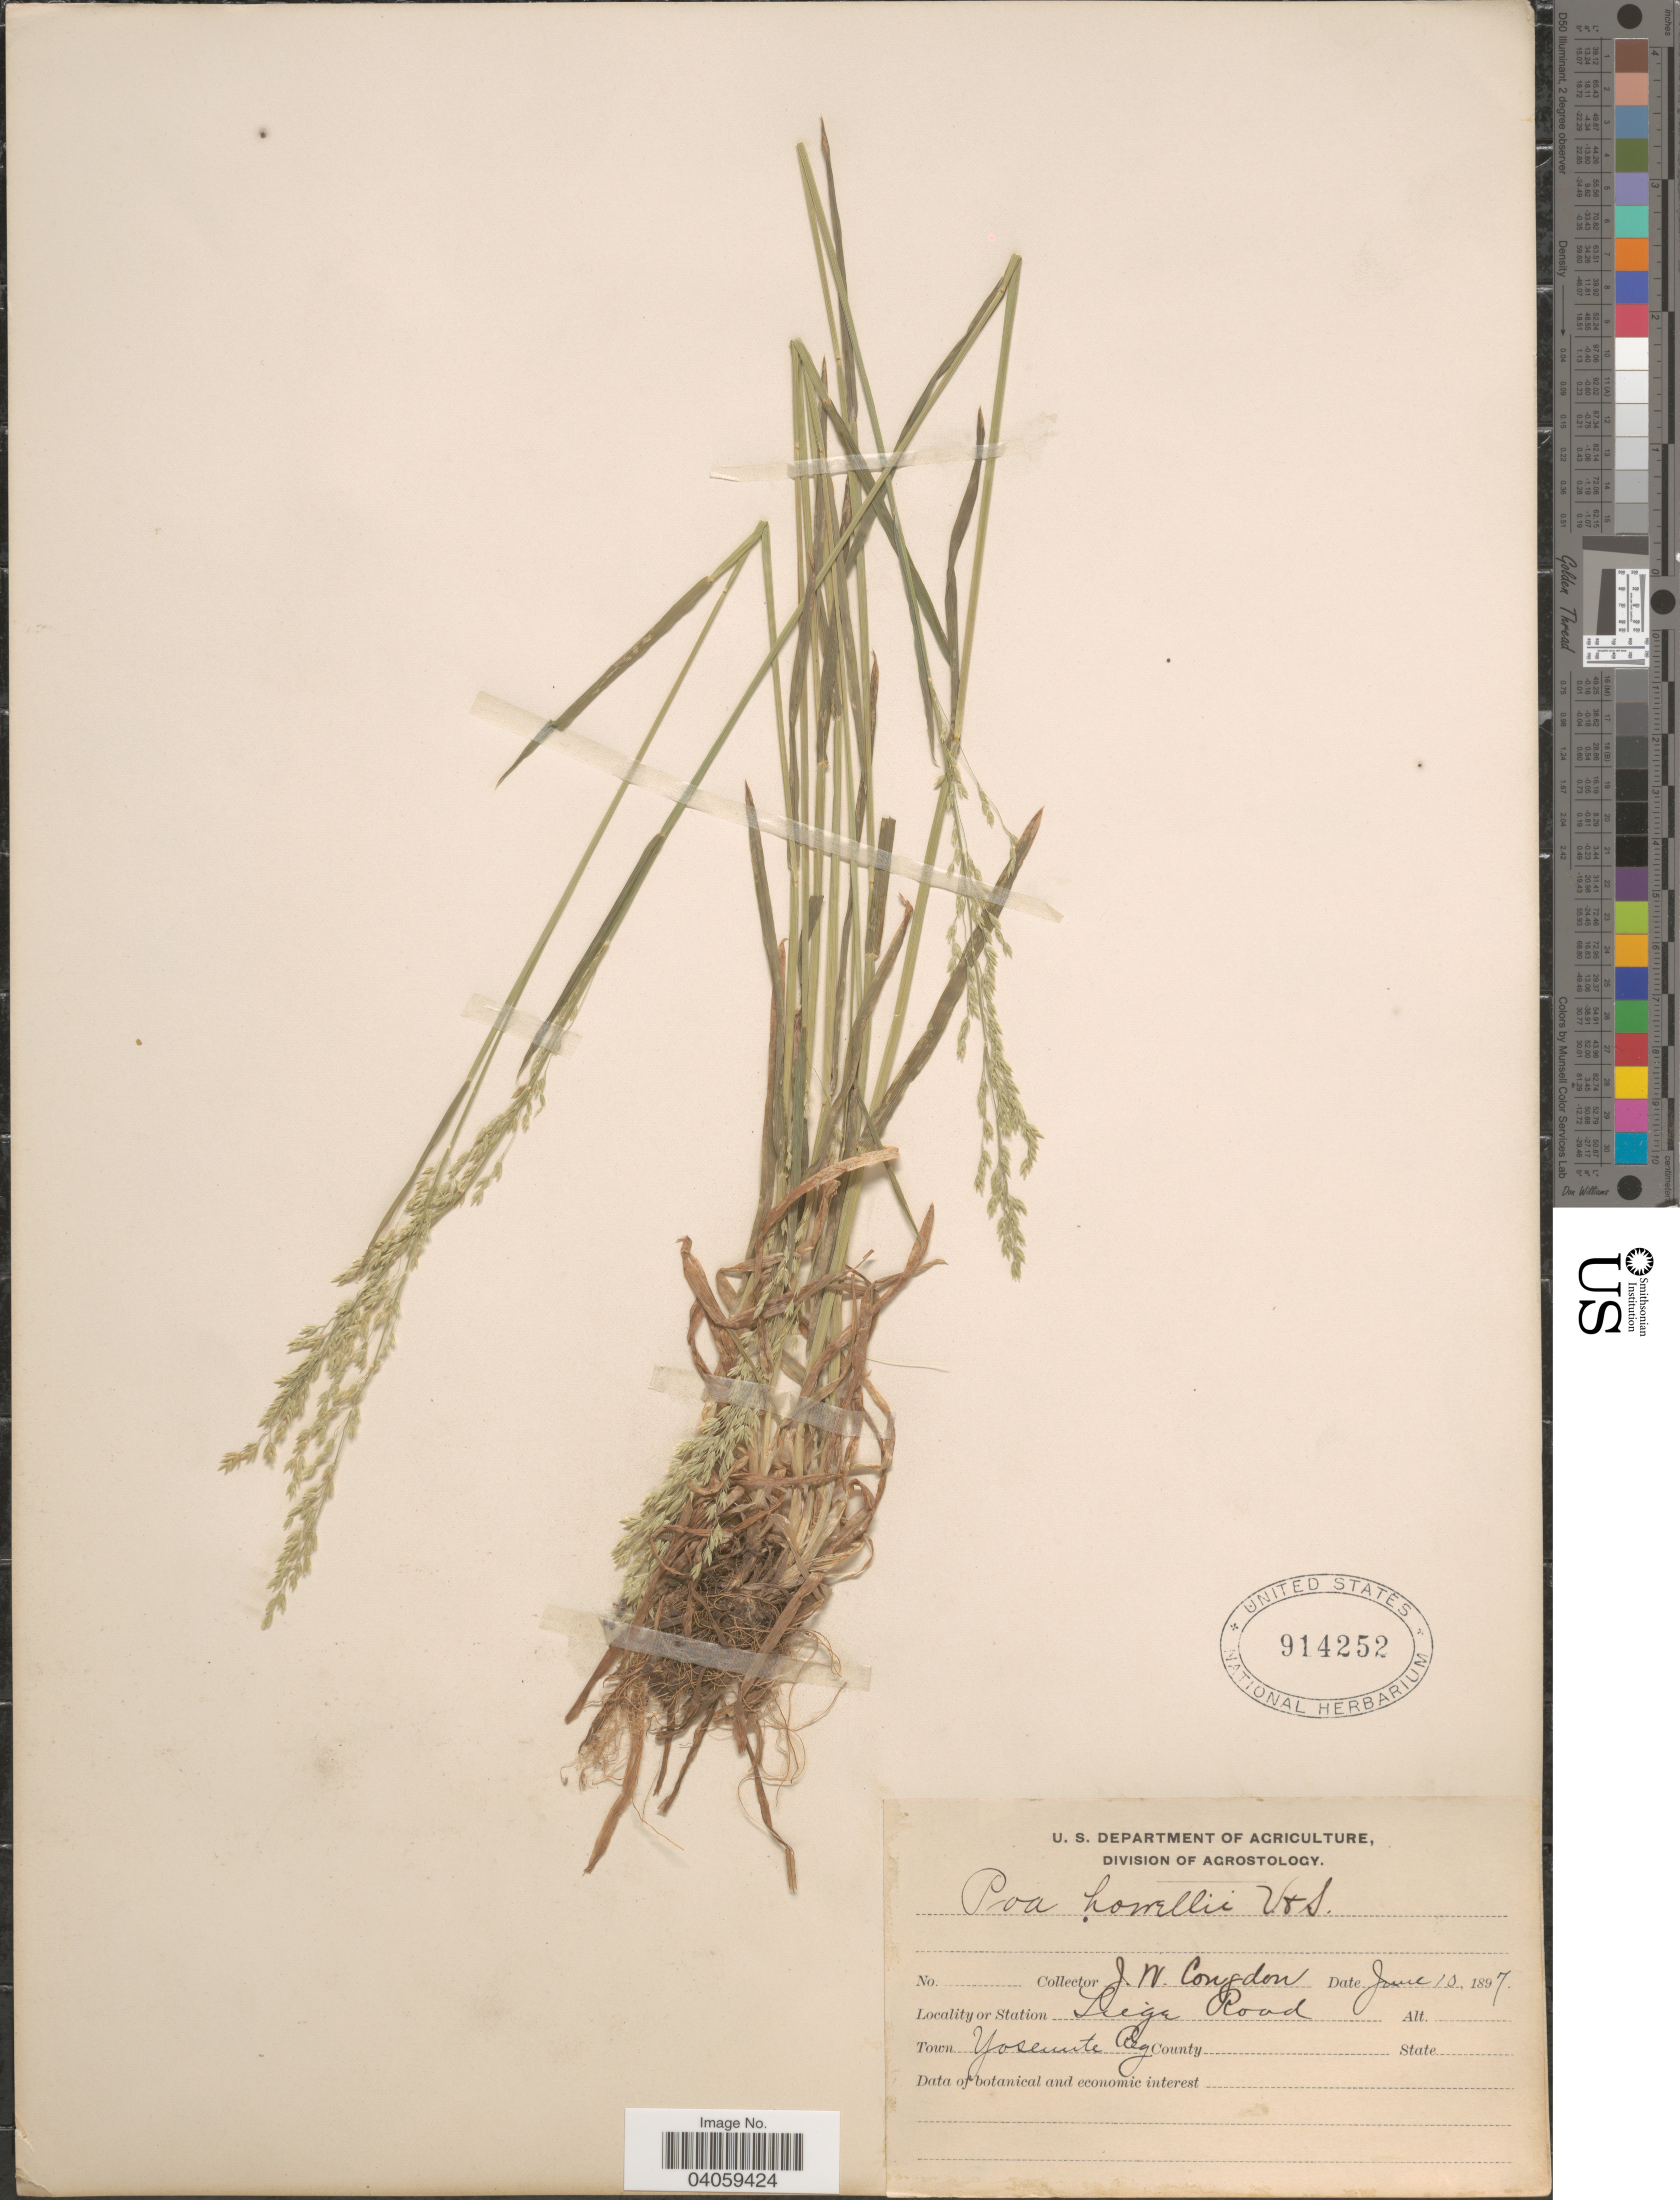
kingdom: Plantae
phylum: Tracheophyta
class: Liliopsida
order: Poales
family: Poaceae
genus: Poa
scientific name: Poa howellii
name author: Vasey & Scribn.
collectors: J. W. Congdon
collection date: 1897-06-10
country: United States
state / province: California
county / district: Mariposa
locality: Liege Road. Town Yosemite Reg.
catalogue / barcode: US 914252